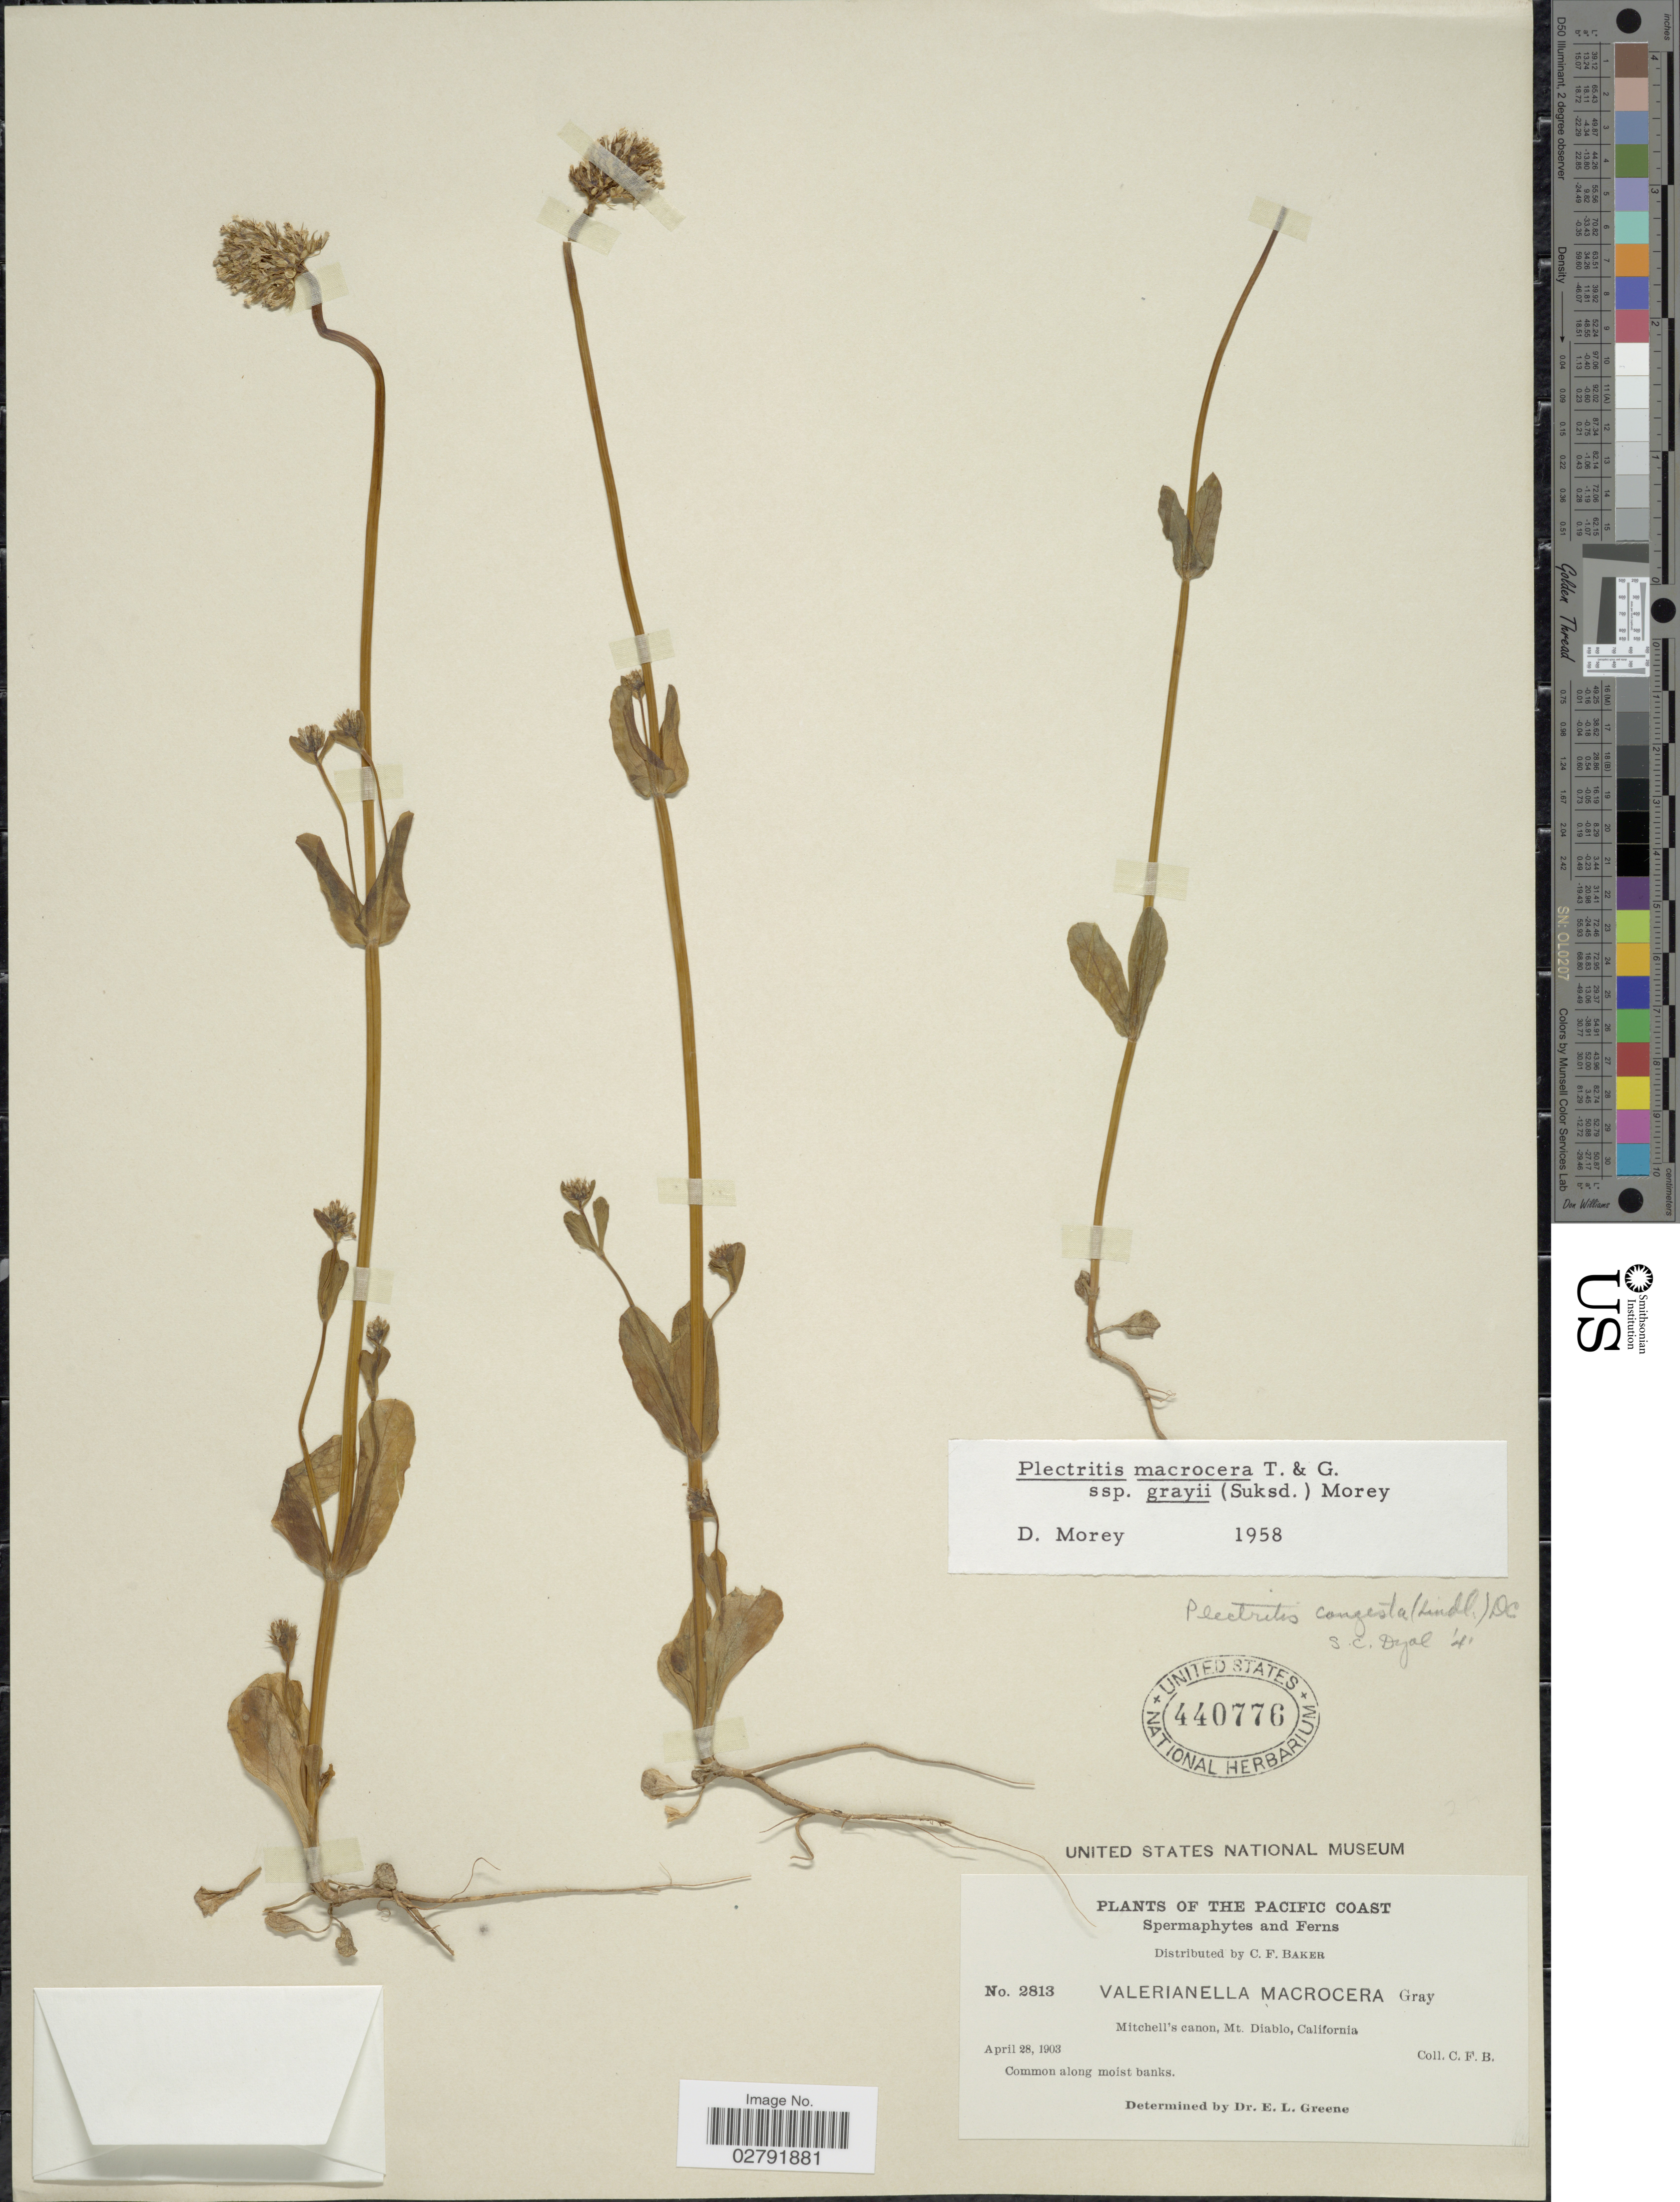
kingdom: Plantae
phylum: Tracheophyta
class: Magnoliopsida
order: Dipsacales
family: Caprifoliaceae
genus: Plectritis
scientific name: Plectritis macrocera subsp. grayi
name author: (Suksd.) Morey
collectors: C. F. Baker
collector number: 2813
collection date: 1903-04-28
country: United States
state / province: California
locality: The Pacific Coast. Mitchell's canon, Mt. Diablo.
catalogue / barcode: US 440776